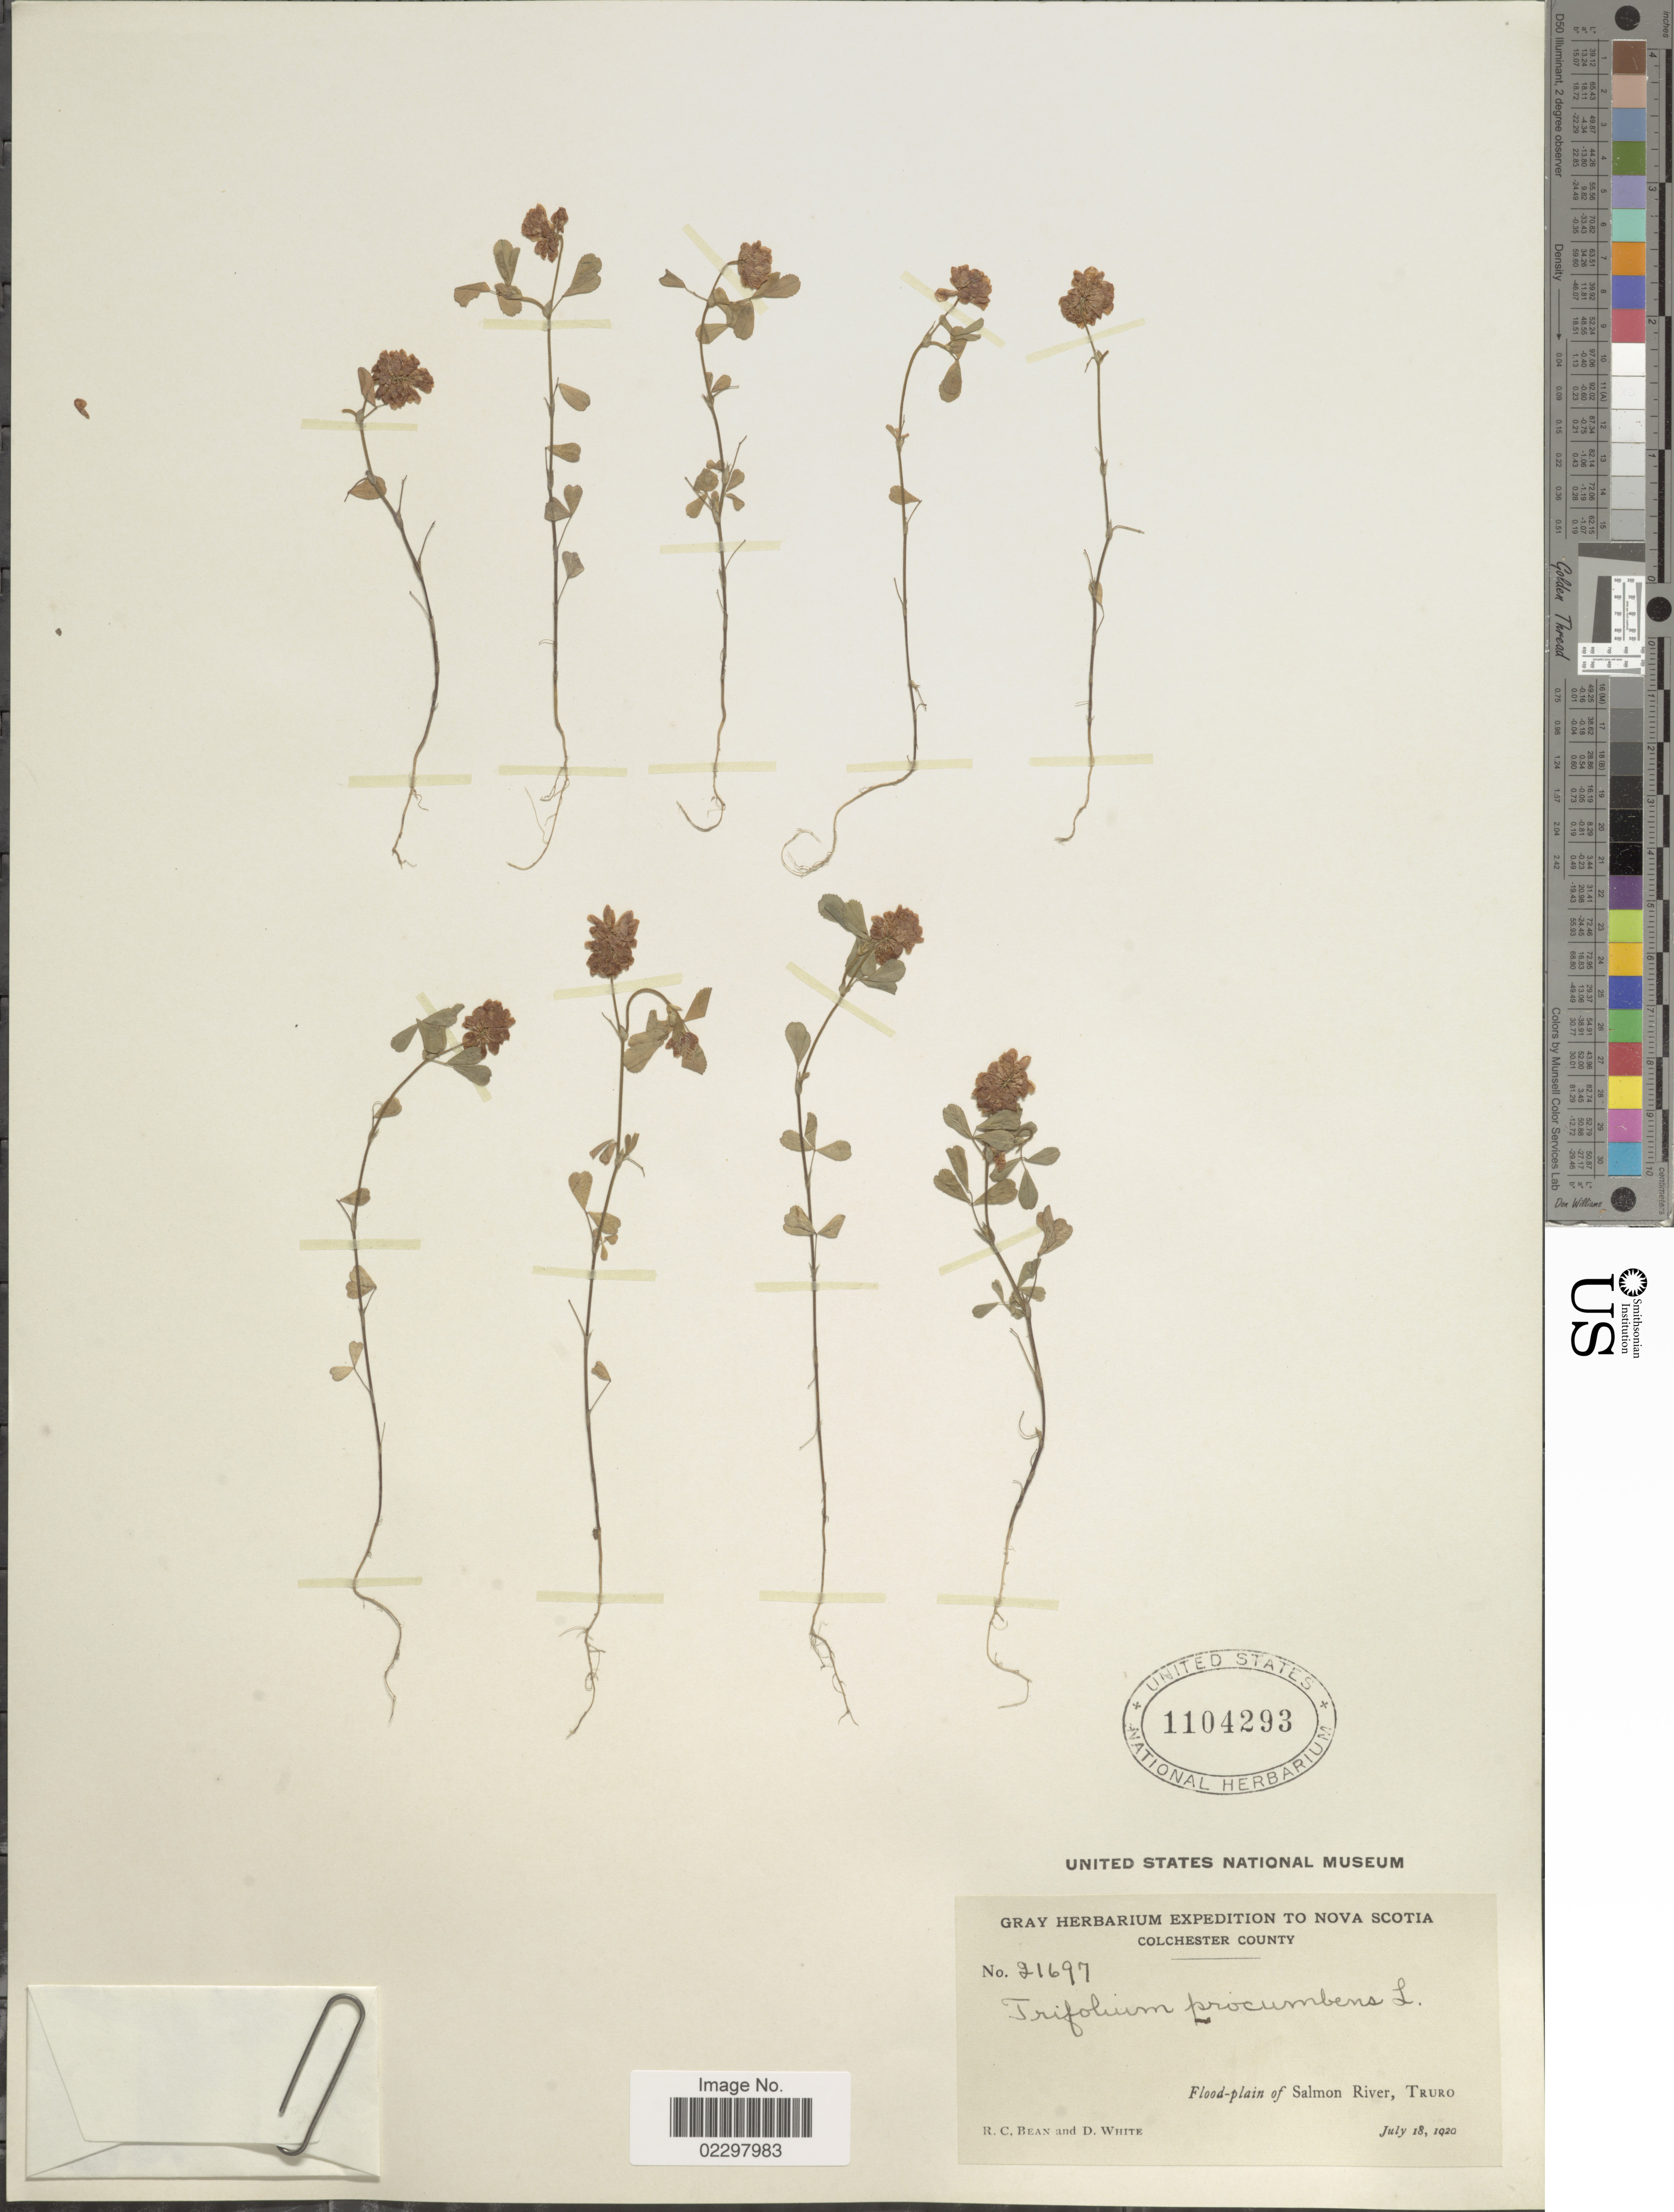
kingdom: Plantae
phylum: Tracheophyta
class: Magnoliopsida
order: Fabales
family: Fabaceae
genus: Trifolium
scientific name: Trifolium procumbens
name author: L.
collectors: R. Bean & D. White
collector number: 21697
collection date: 1920-07-18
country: Canada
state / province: Nova Scotia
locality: Colchester County, Flood-plain of Salmon River, Truro.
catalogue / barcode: US 1104293